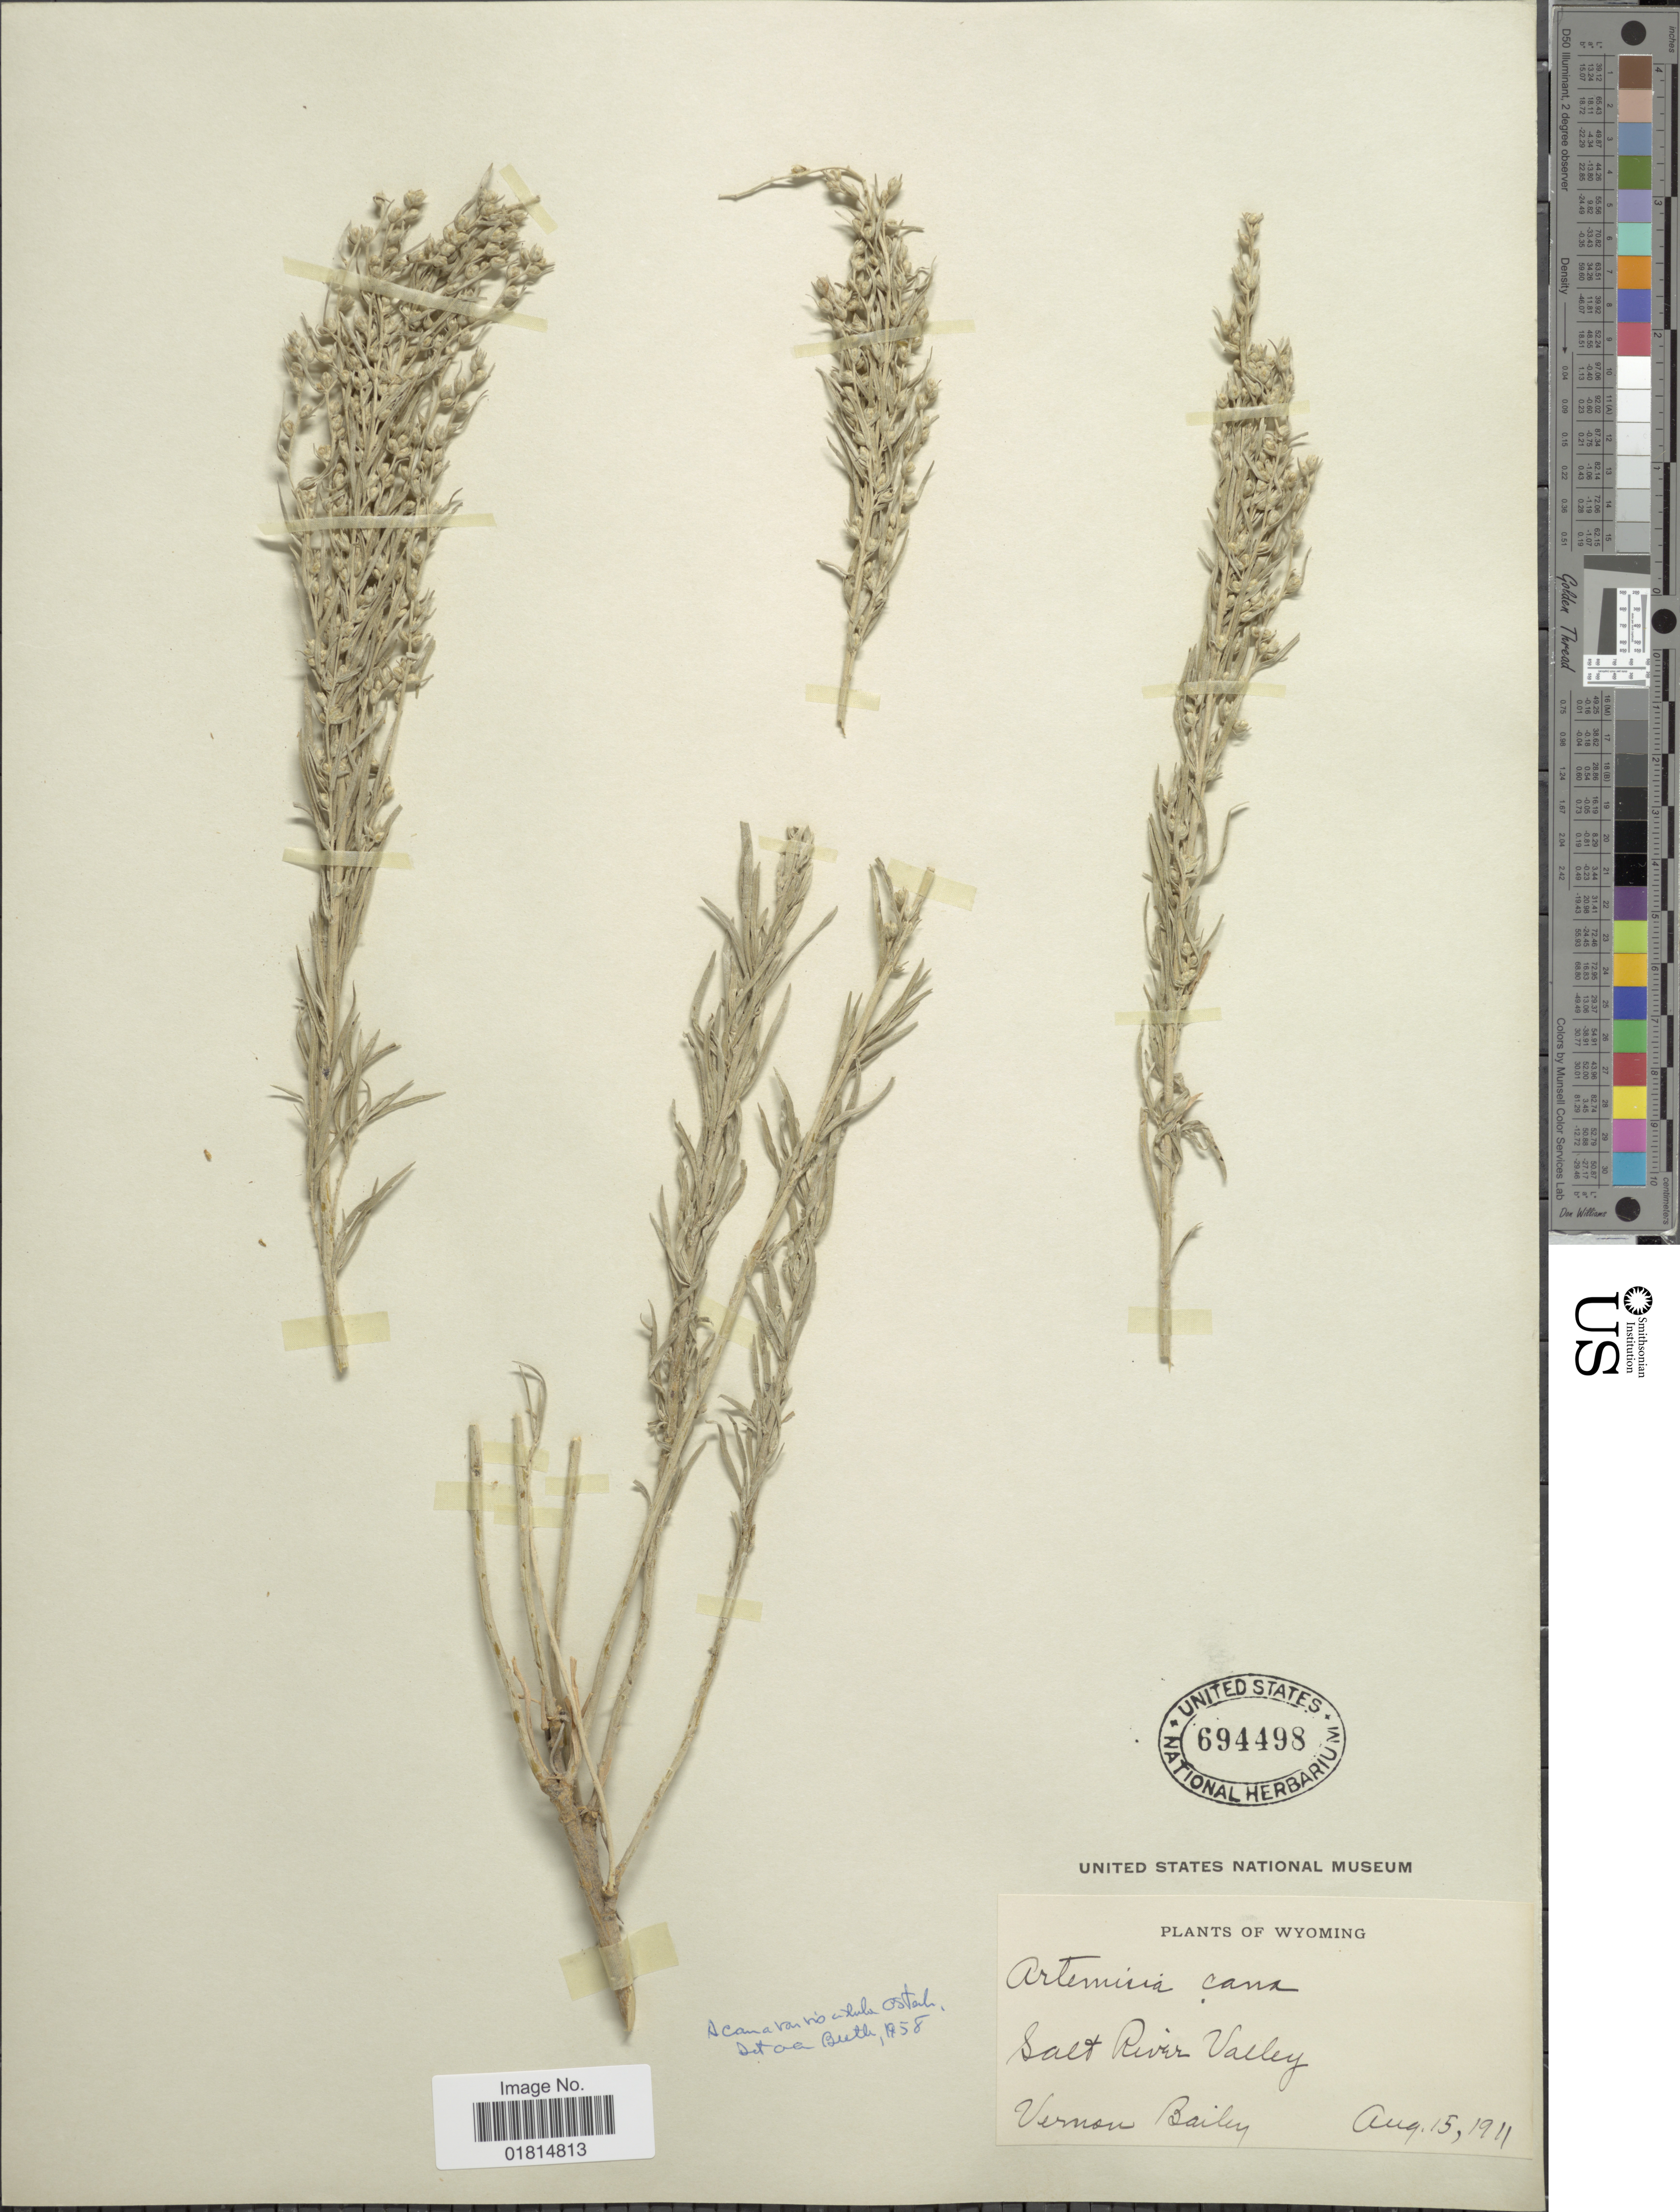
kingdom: Plantae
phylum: Tracheophyta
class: Magnoliopsida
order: Asterales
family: Asteraceae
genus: Artemisia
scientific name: Artemisia cana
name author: Pursh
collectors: V. O. Bailey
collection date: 1911-08-15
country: United States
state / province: Wyoming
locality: Salt River Valley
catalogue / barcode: US 694498